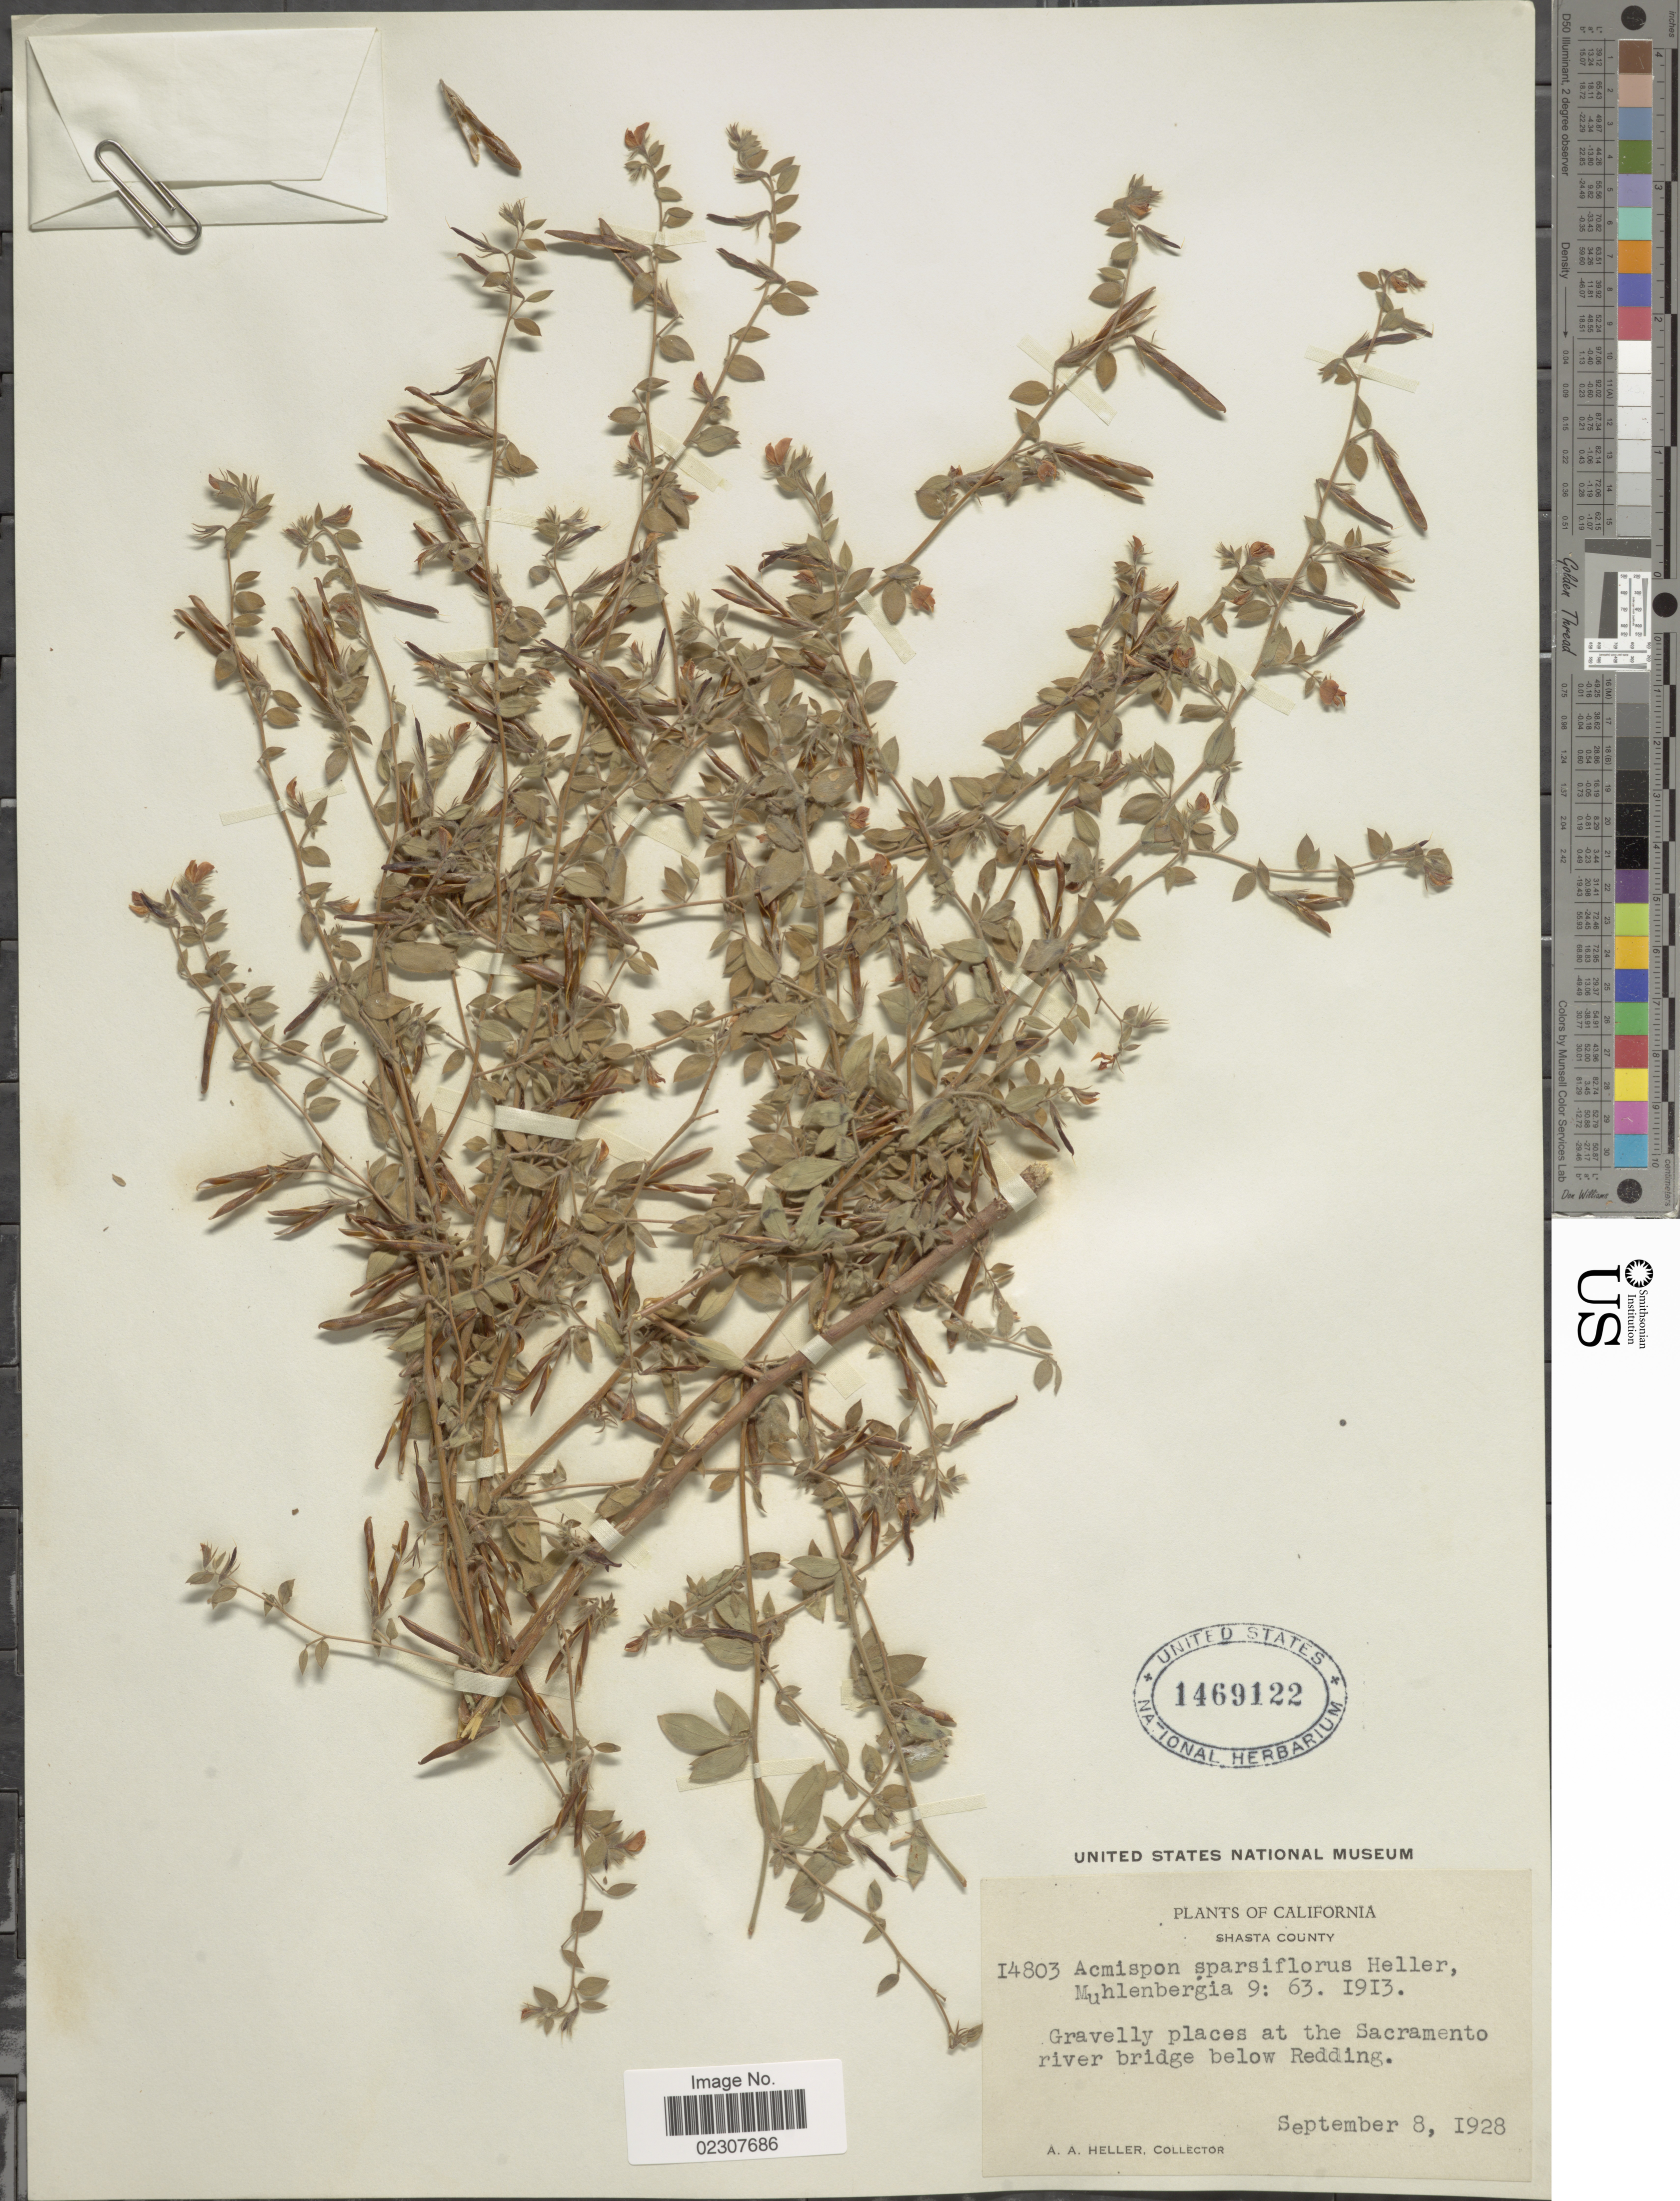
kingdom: Plantae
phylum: Tracheophyta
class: Magnoliopsida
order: Fabales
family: Fabaceae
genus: Acmispon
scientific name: Acmispon sparsiflorus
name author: A. Heller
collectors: A. A. Heller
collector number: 14803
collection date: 1928-09-08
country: United States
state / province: California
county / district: Shasta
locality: Shasta County, Gravelly places at the Sacramento river bridge below Redding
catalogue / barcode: US 1469122